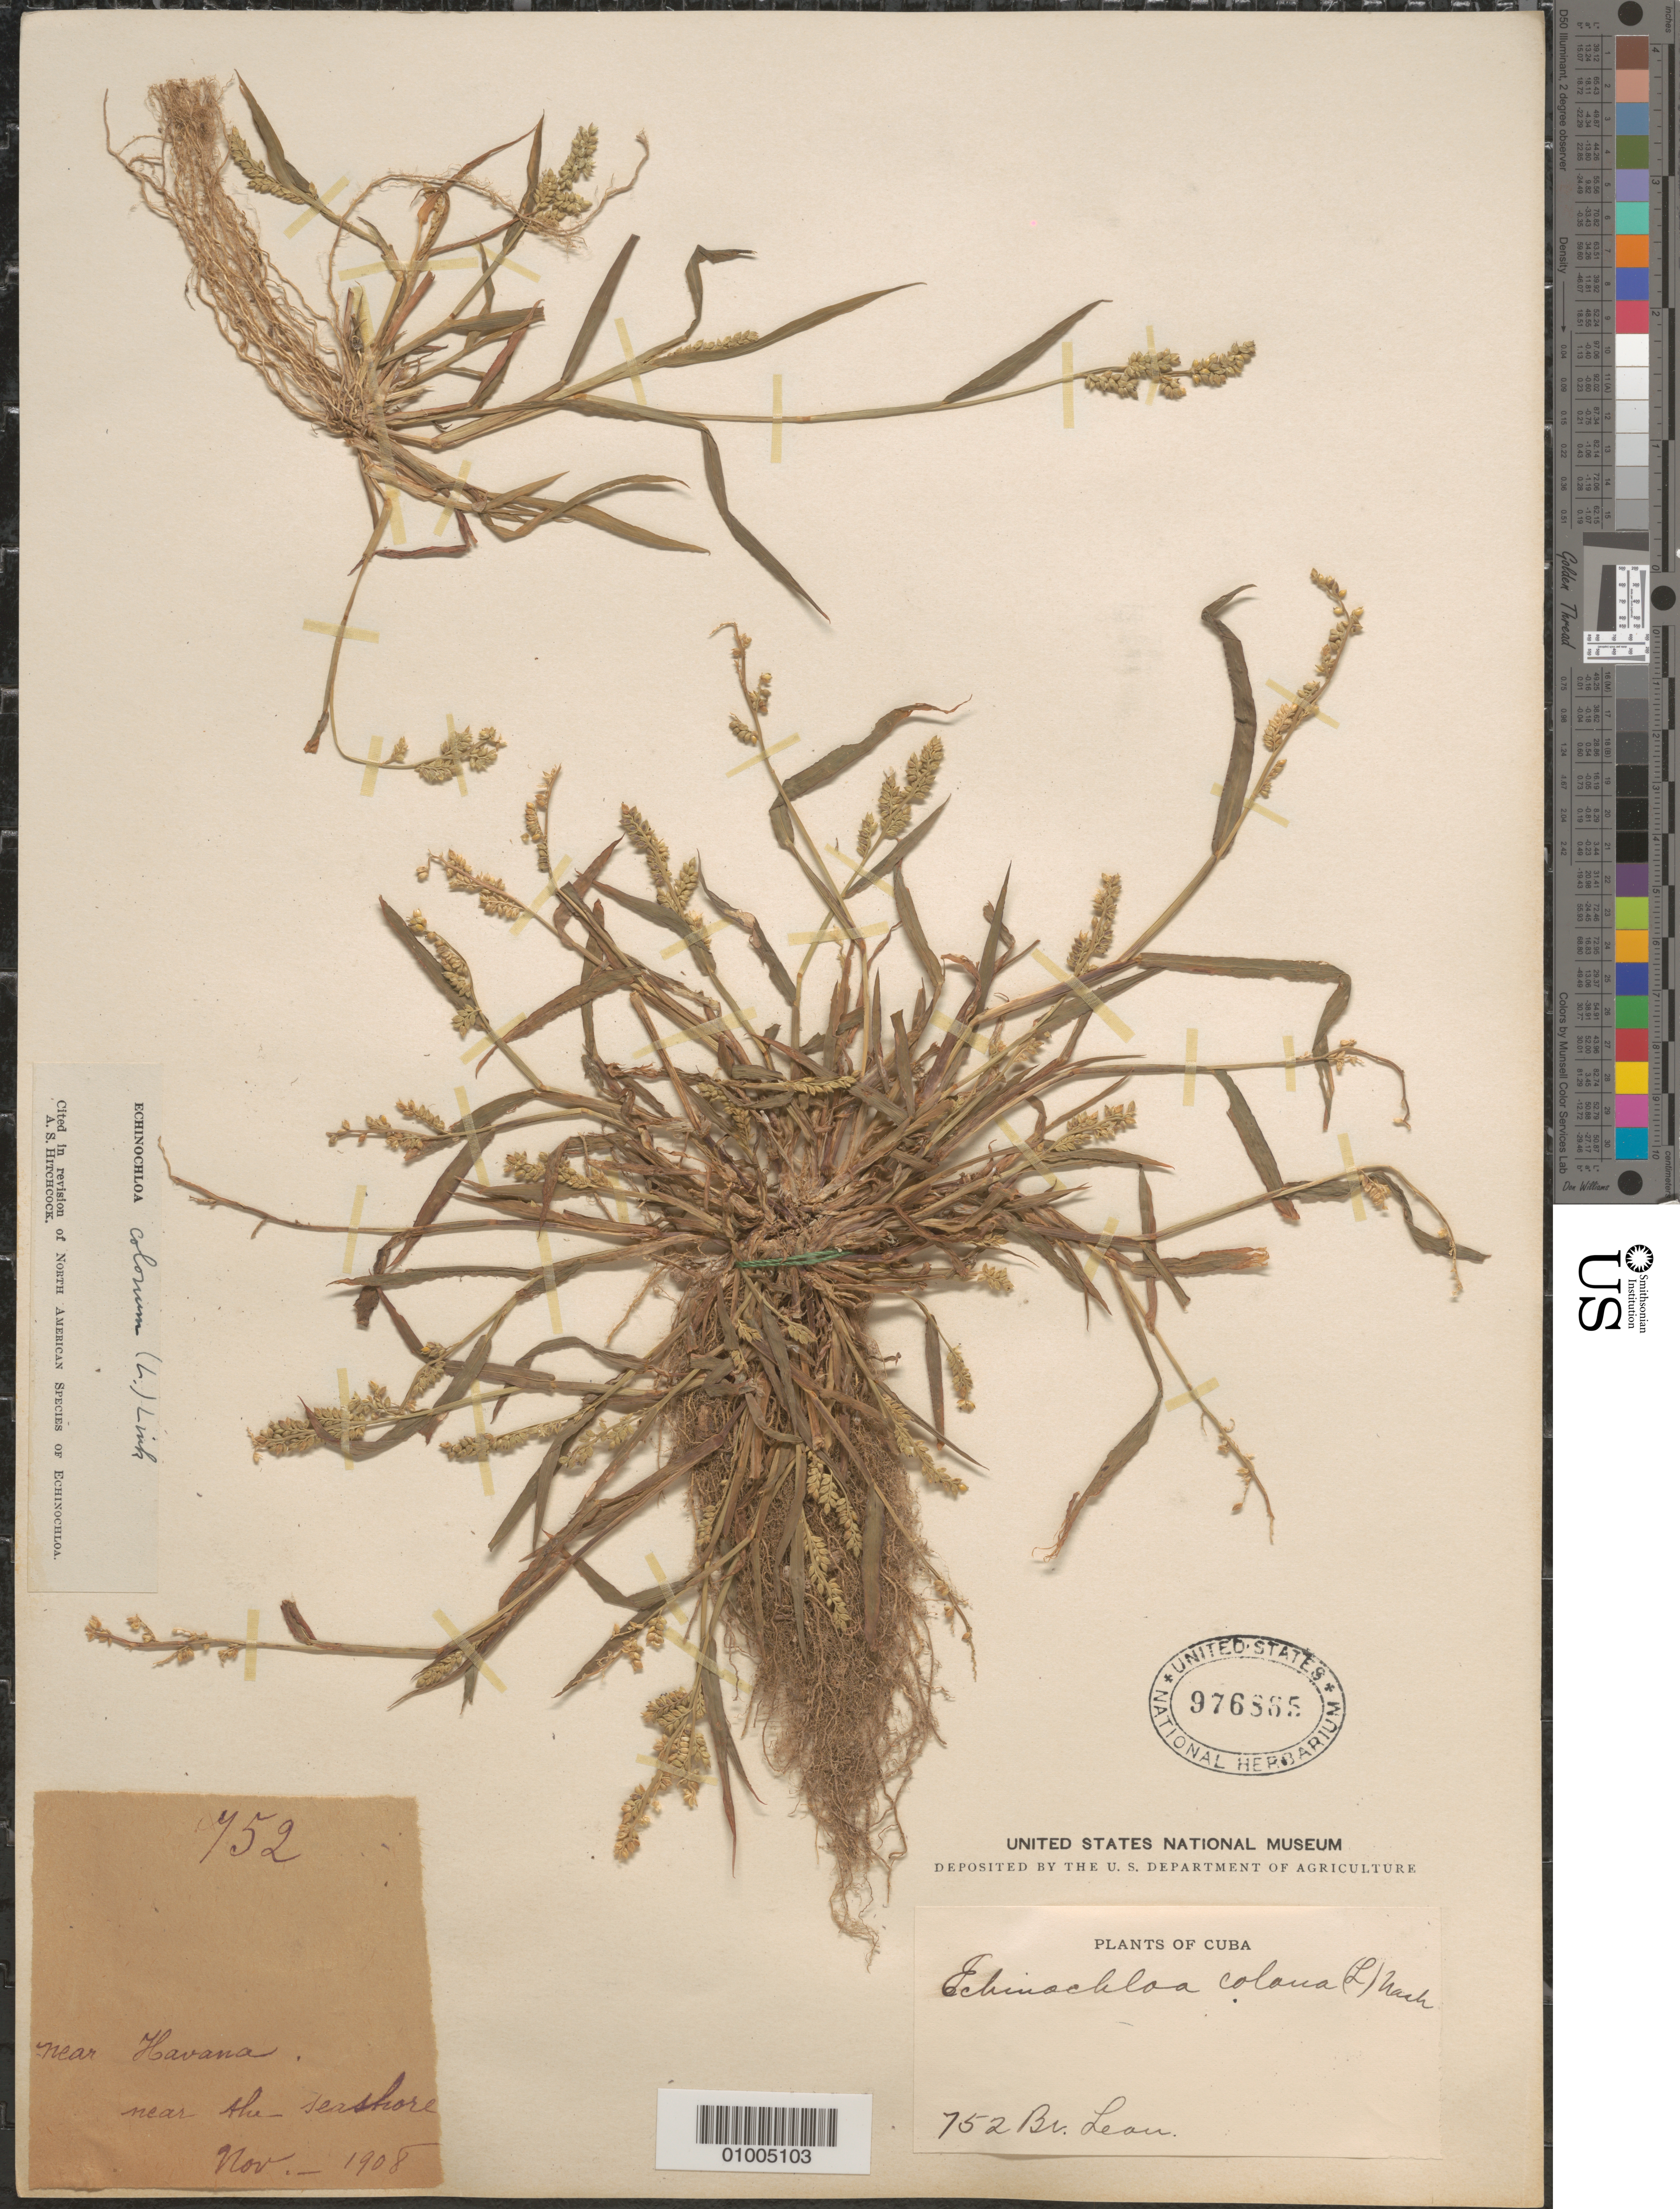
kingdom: Plantae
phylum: Tracheophyta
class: Liliopsida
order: Poales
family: Poaceae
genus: Echinochloa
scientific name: Echinochloa colona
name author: (L.) Link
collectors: Bro. León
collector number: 752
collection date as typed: Nov 1908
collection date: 1908-11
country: Cuba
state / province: La Habana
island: Cuba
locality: La Habana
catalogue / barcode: US 976865